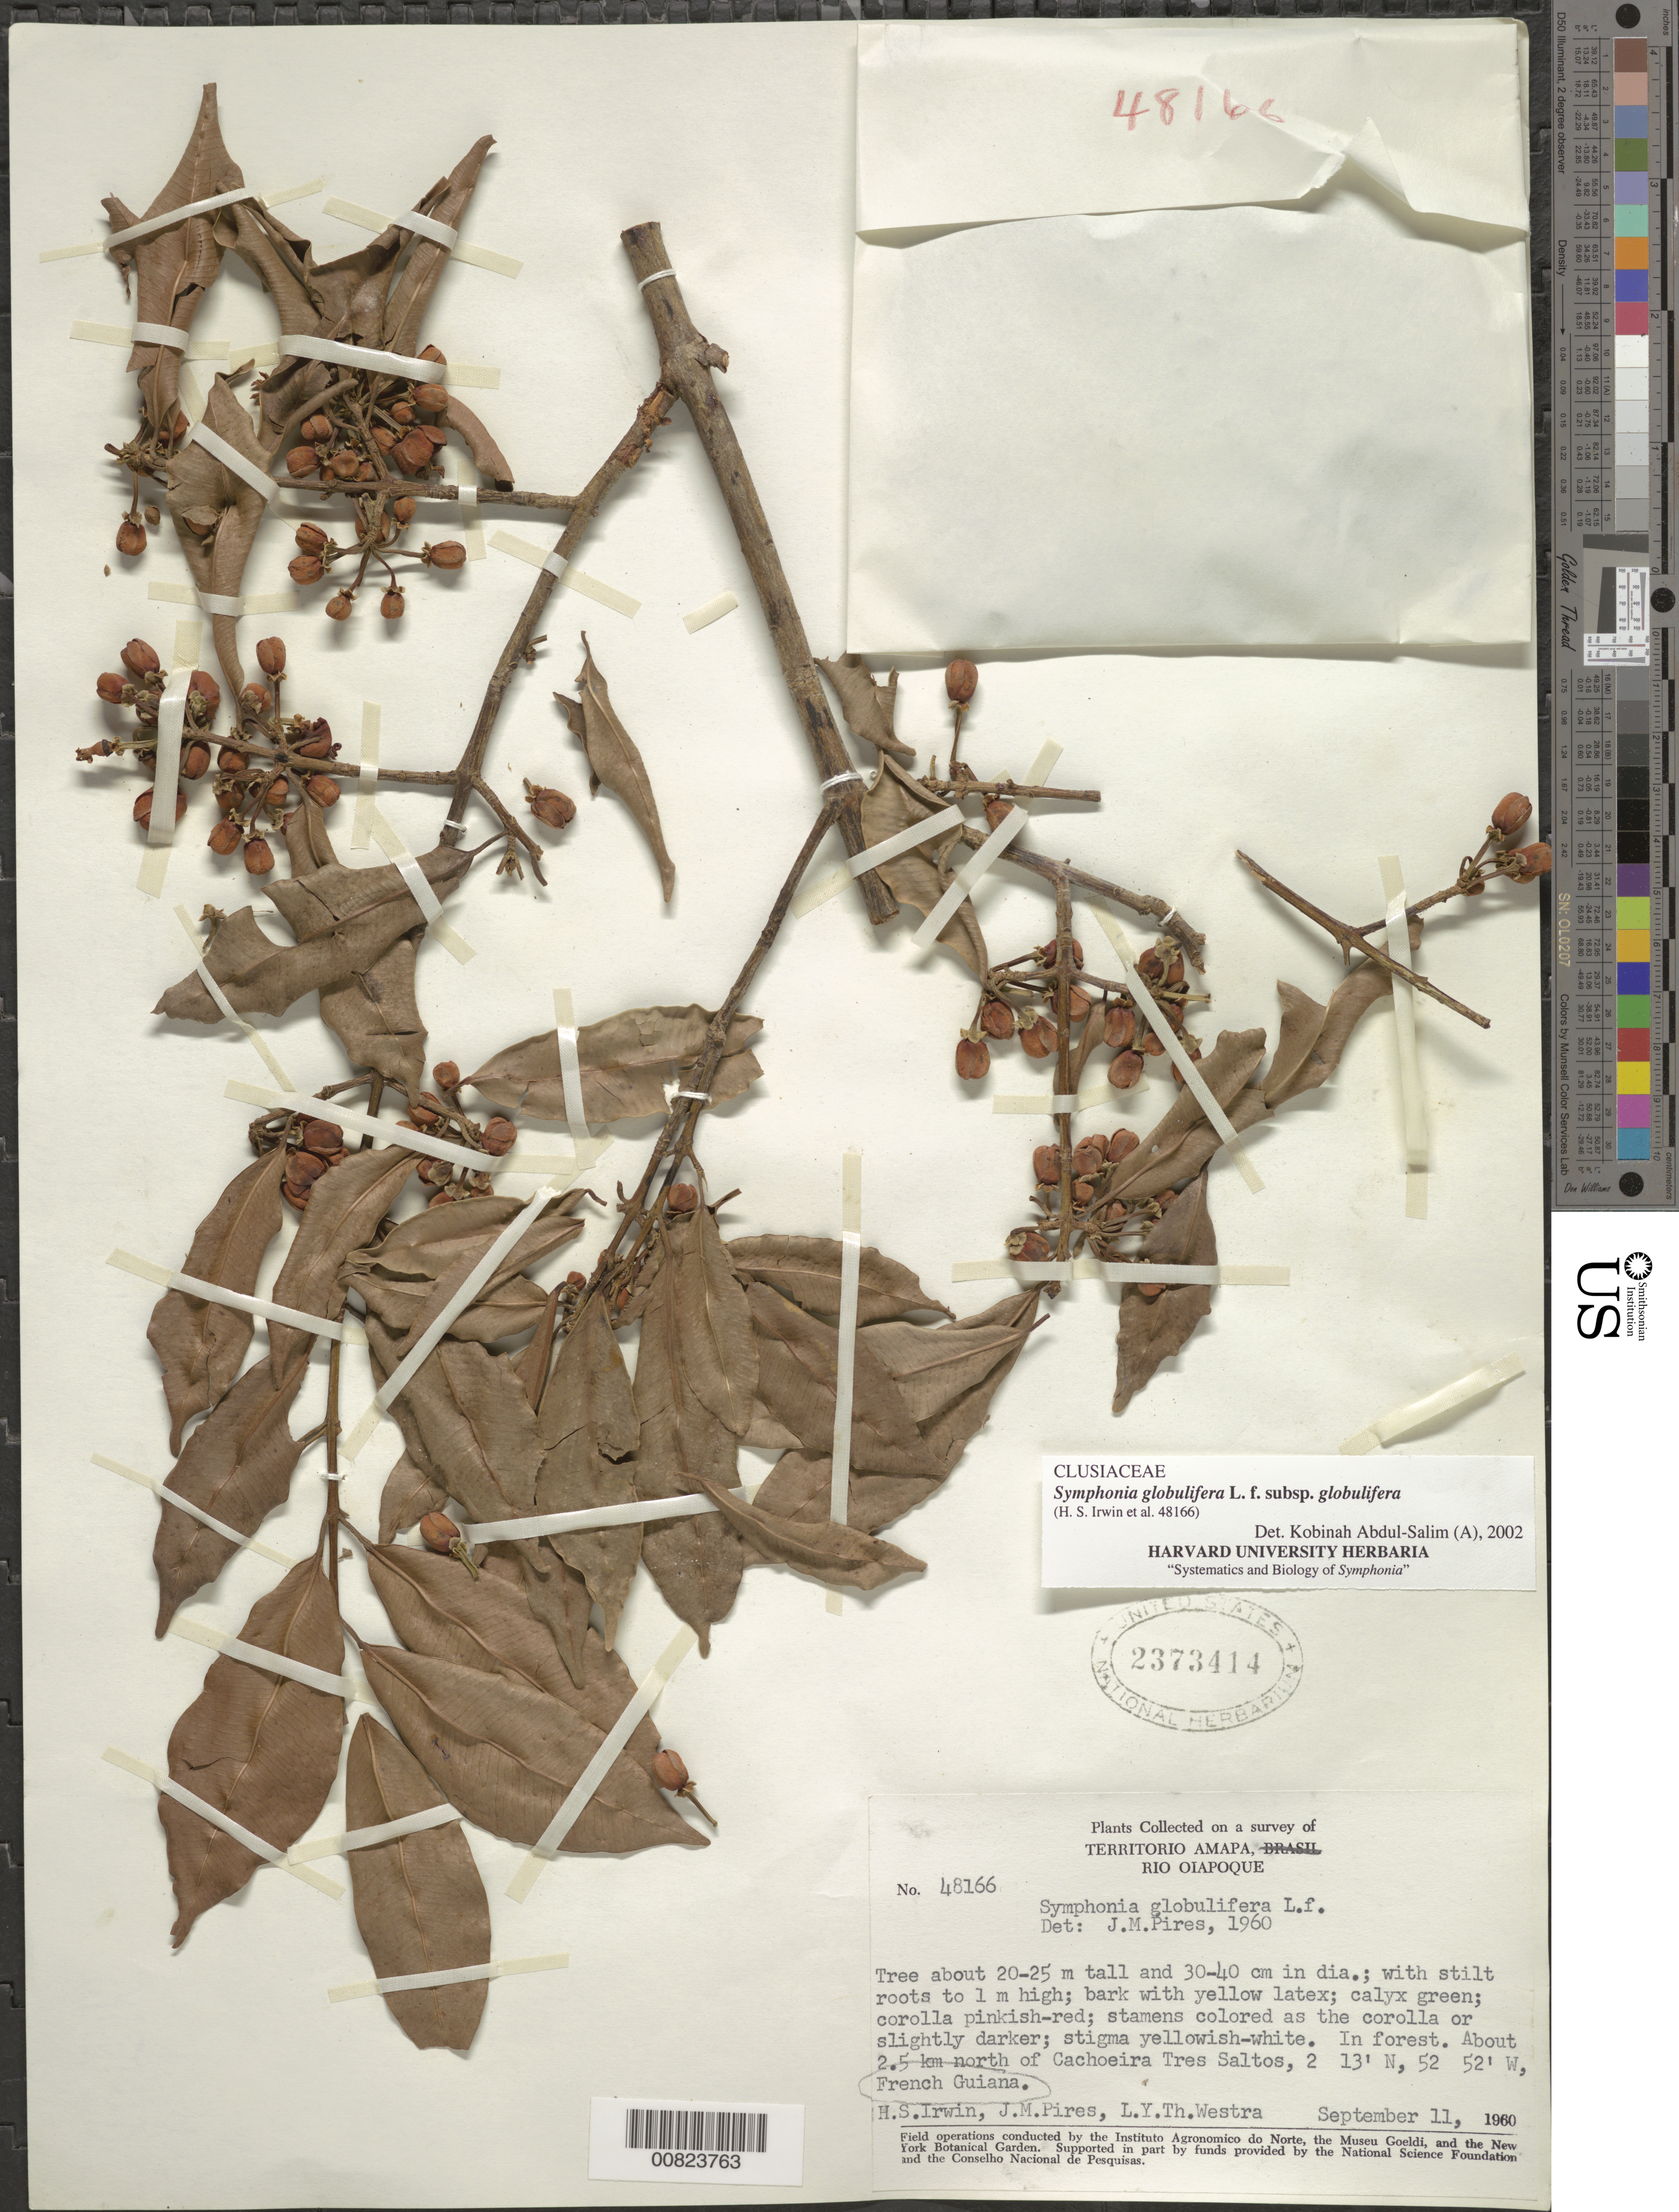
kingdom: Plantae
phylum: Tracheophyta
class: Magnoliopsida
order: Malpighiales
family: Clusiaceae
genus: Symphonia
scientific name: Symphonia globulifera subsp. globulifera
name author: L. f.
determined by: Pires, J. Murça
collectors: H. Irwin, M. J. Pires & L. Y. T. Westra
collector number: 48166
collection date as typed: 11-Sep-60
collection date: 1960-09-11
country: French Guiana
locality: Río Oiapoque, about 2.5 km north of Cachoeira Tres Saltos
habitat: Forest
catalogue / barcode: US 2373414